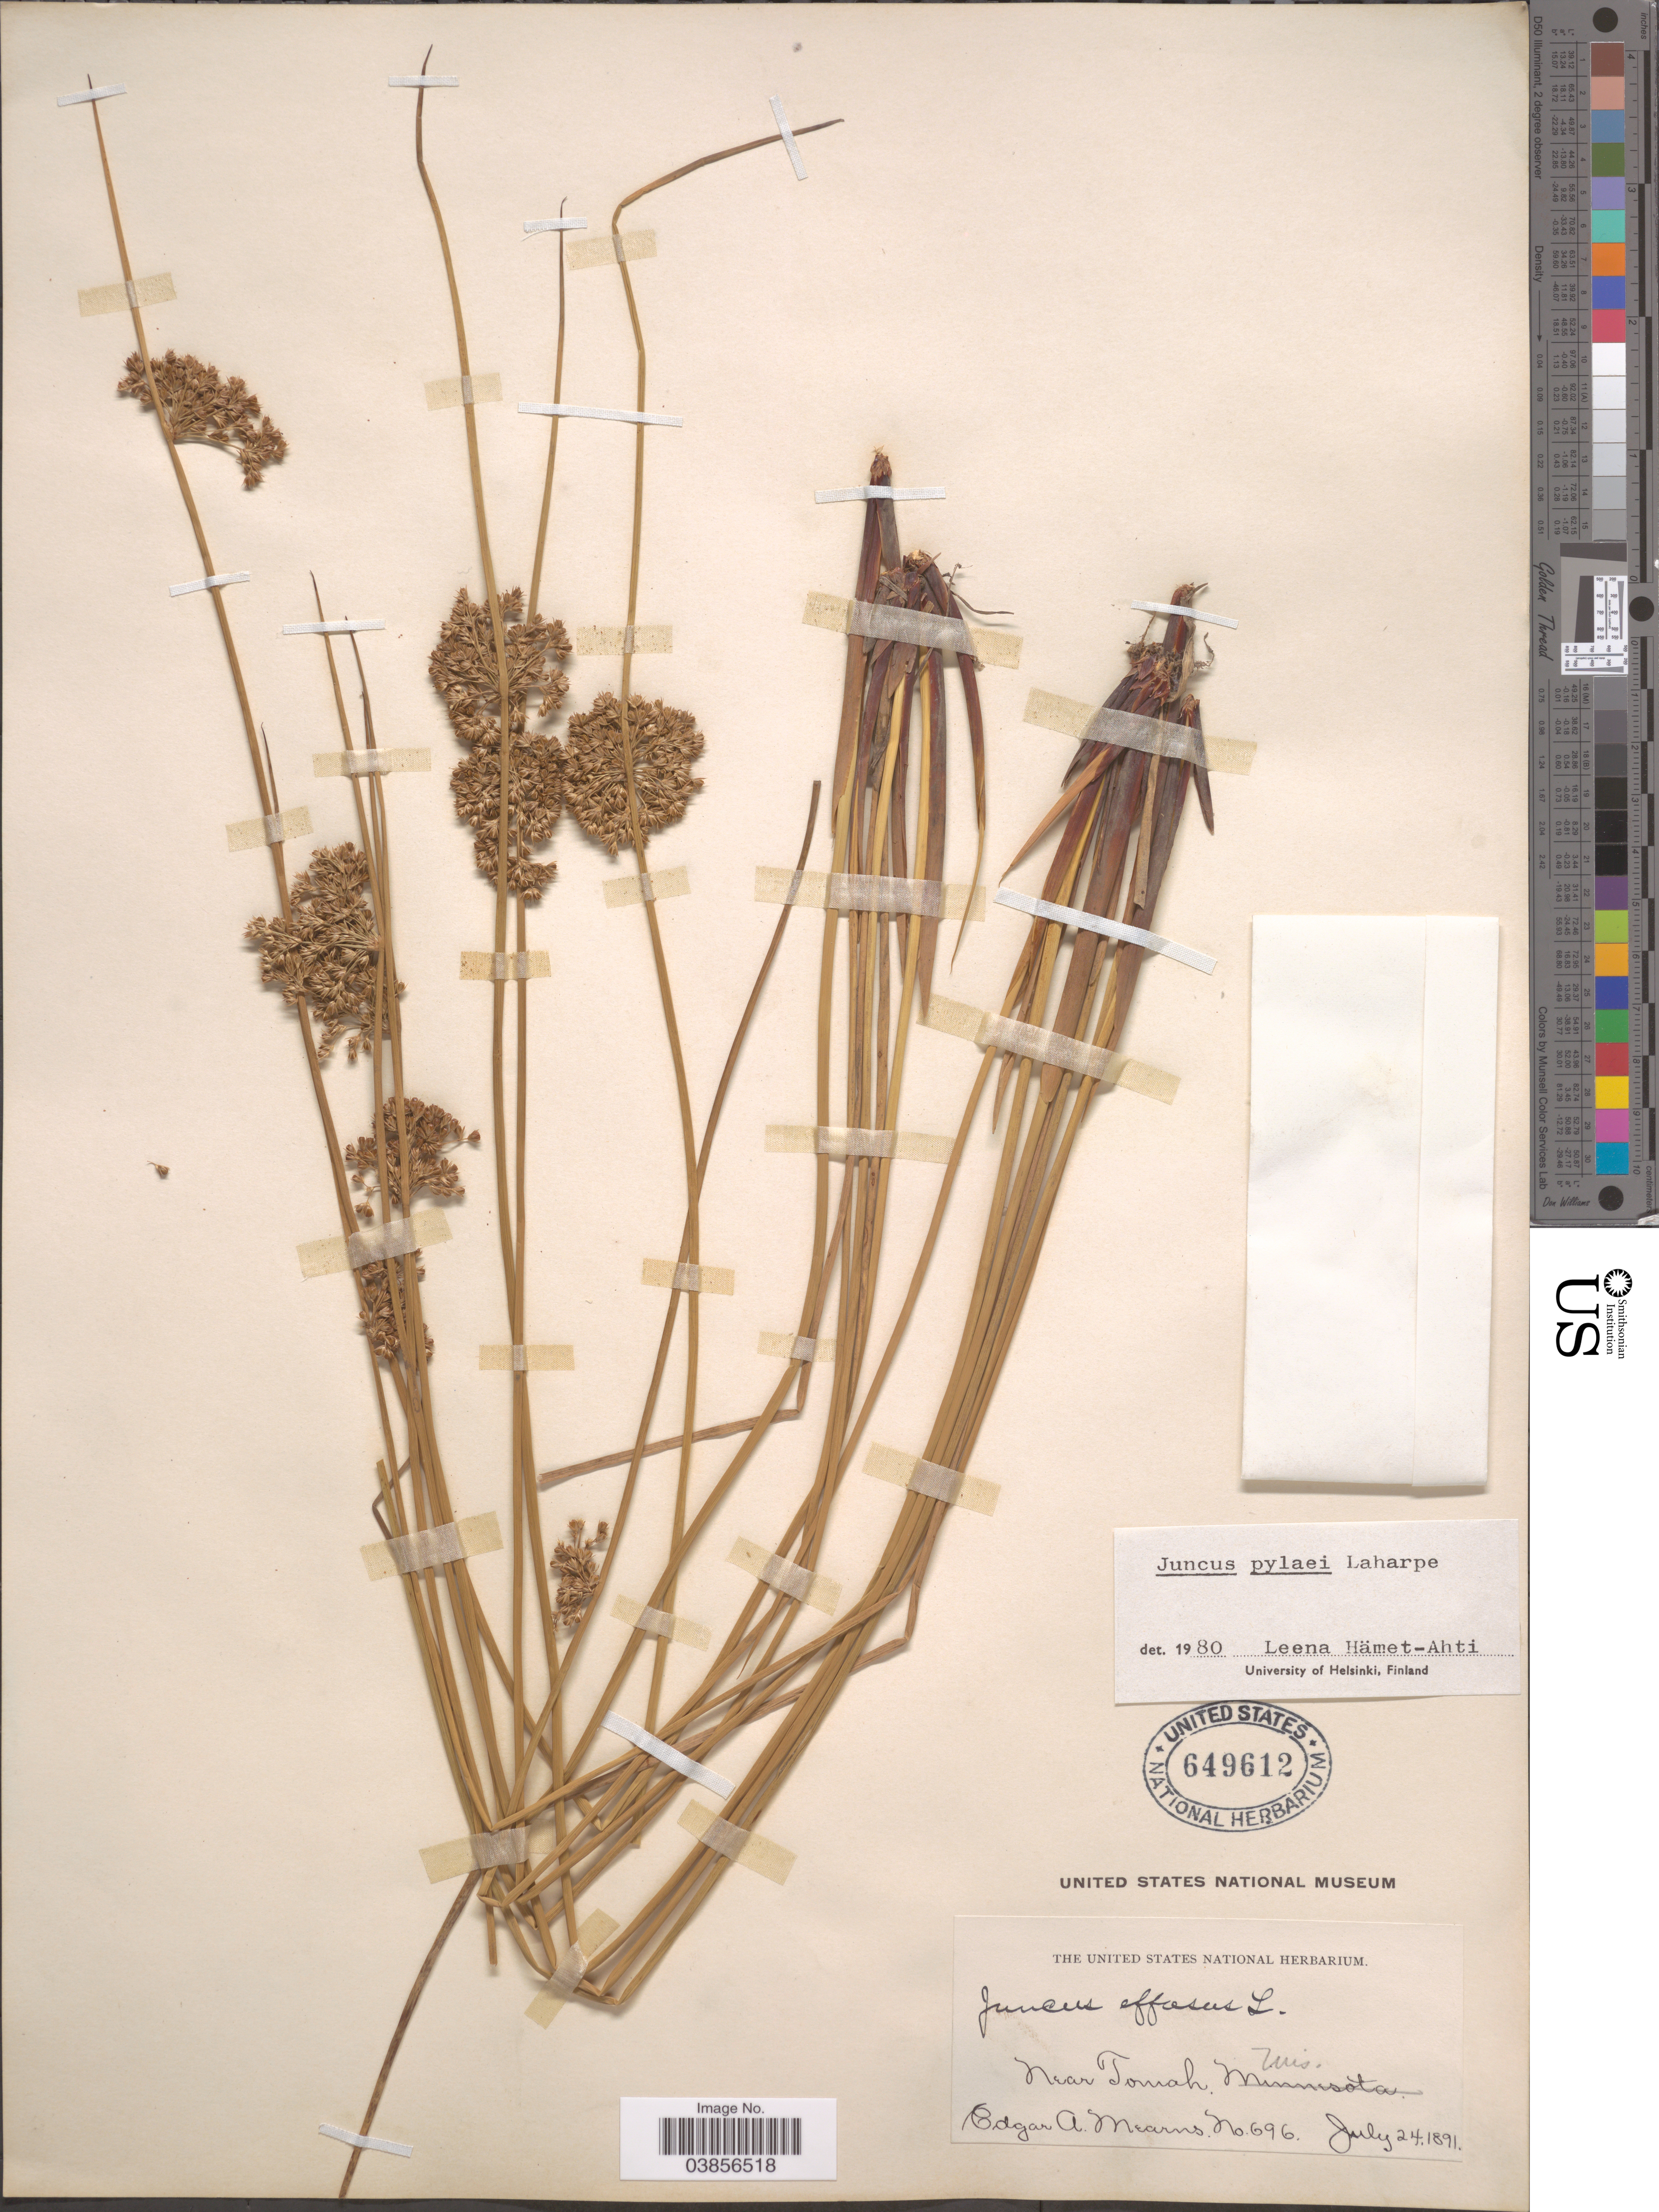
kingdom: Plantae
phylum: Tracheophyta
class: Liliopsida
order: Poales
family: Juncaceae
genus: Juncus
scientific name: Juncus pylaei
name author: Laharpe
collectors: E. A. Mearns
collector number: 696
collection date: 1891-07-24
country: United States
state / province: Wisconsin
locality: Near Tomah.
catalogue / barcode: US 649612